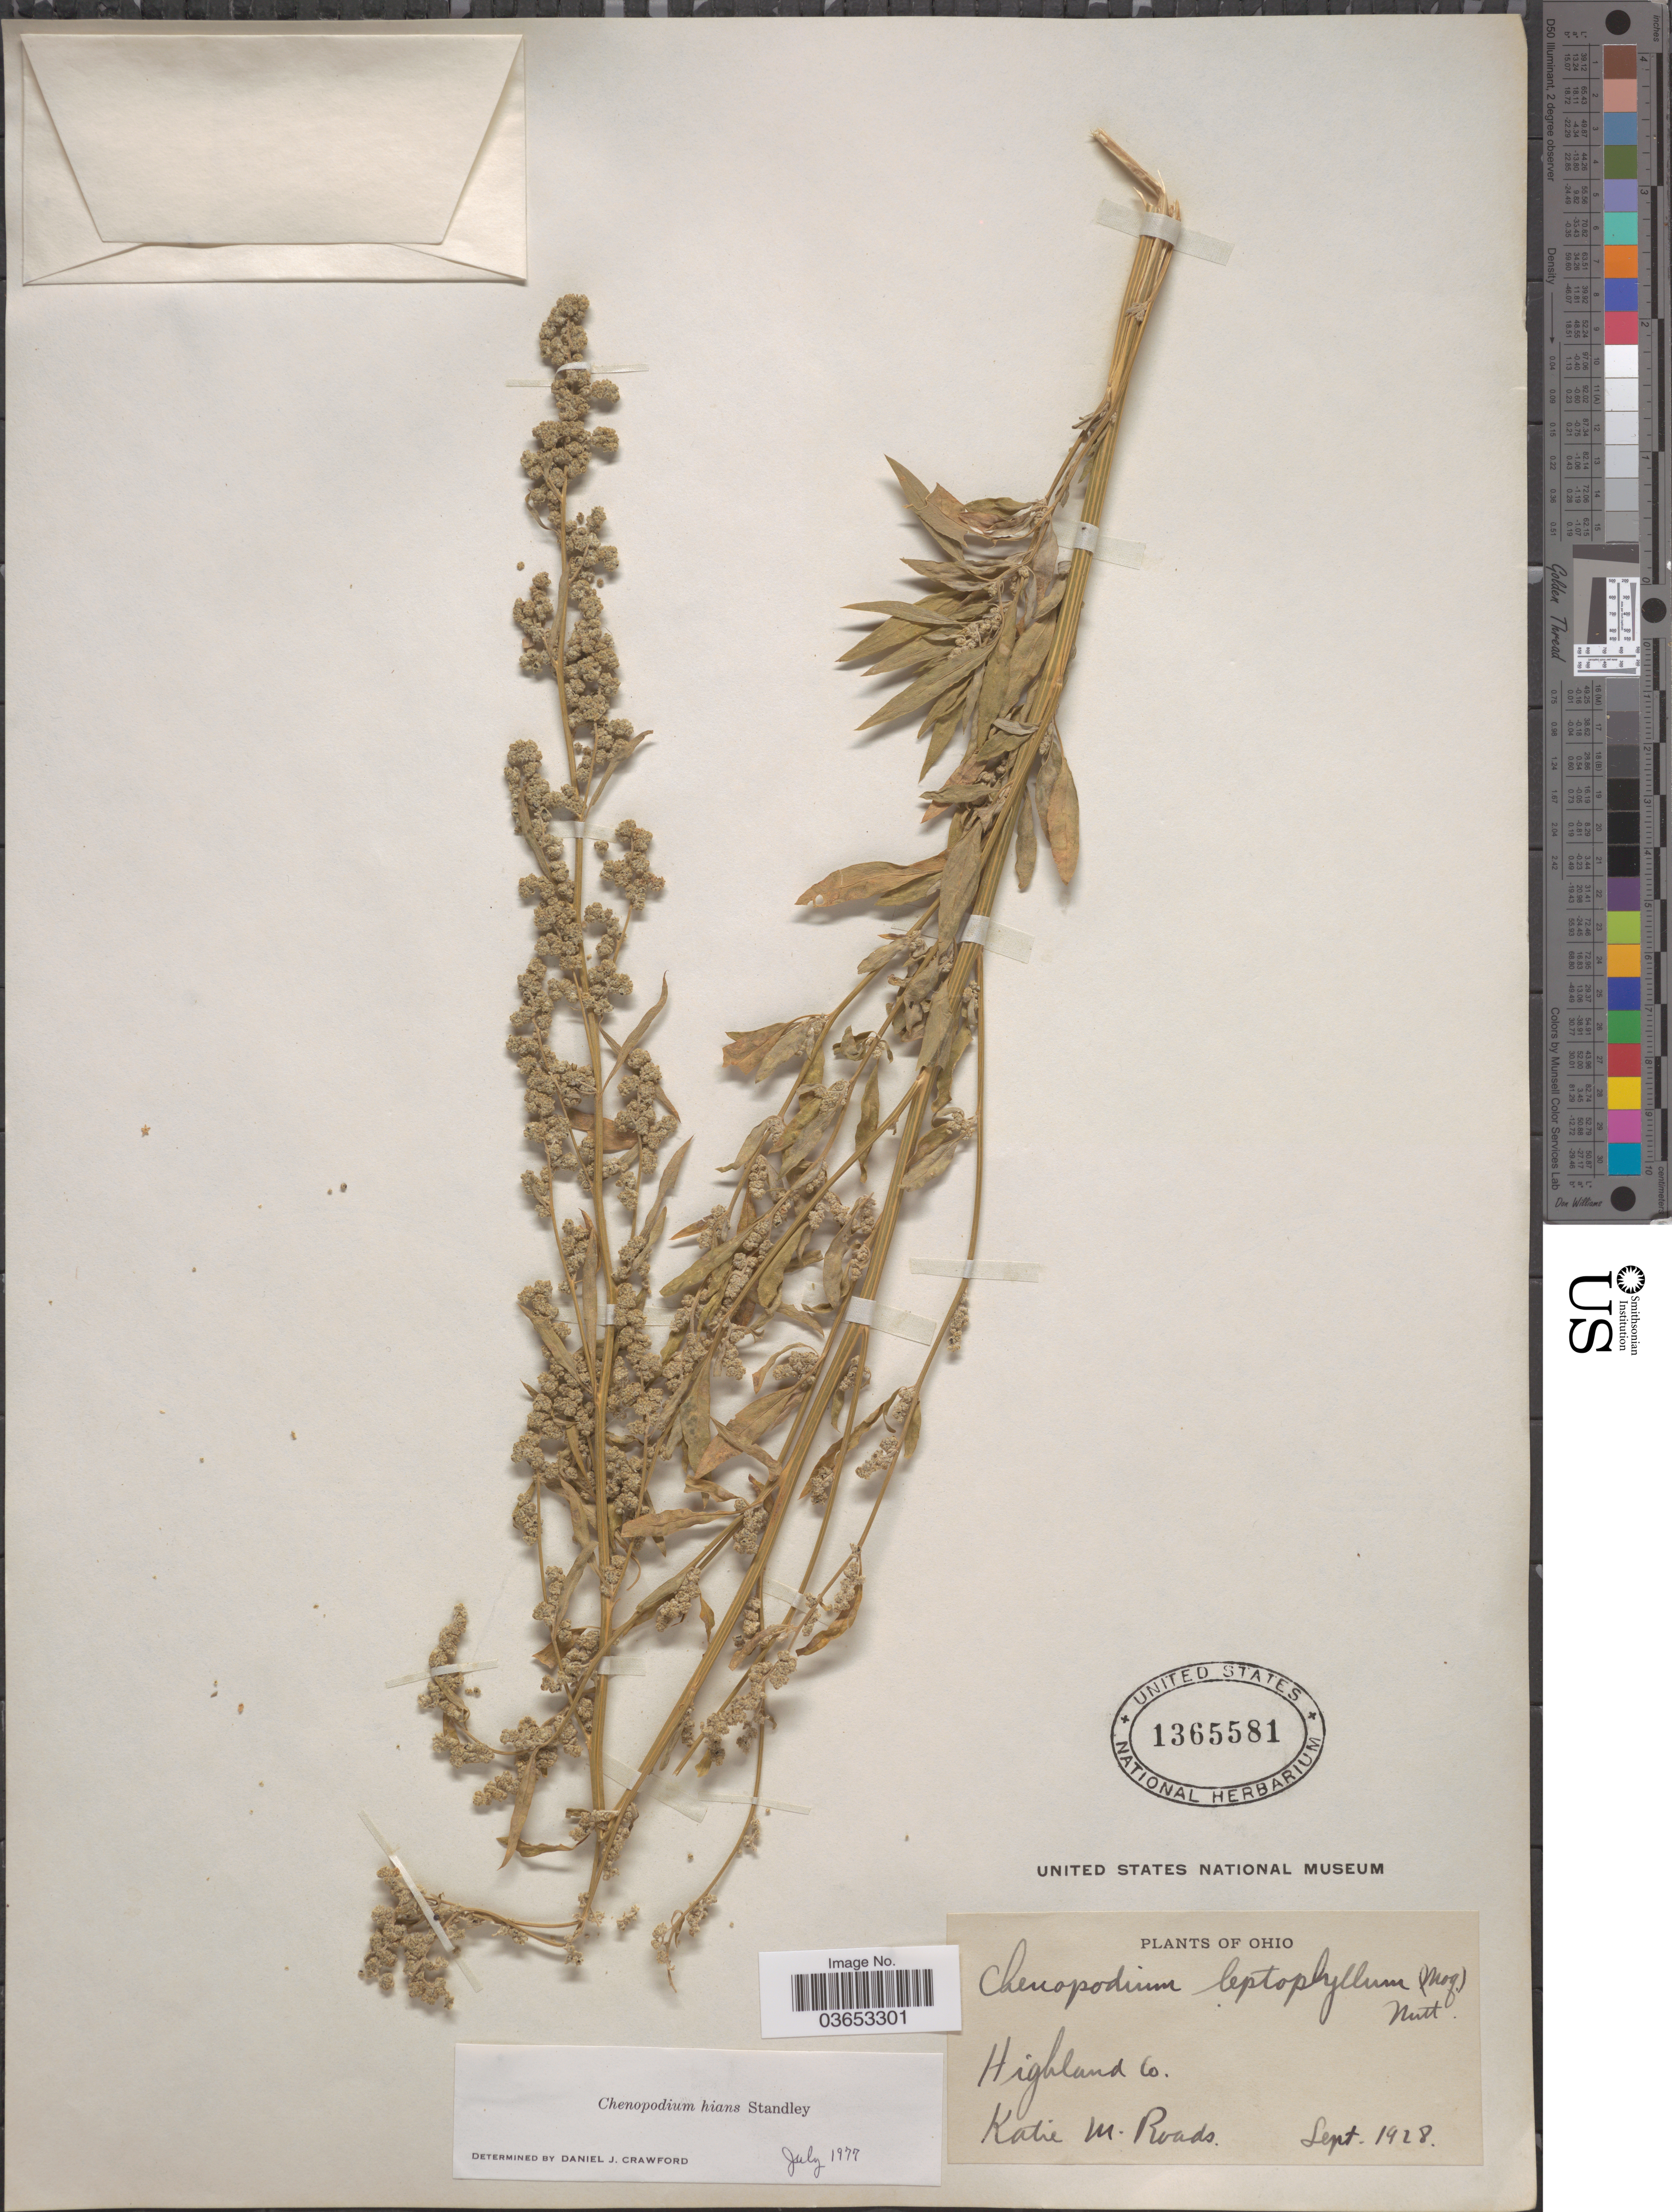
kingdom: Plantae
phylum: Tracheophyta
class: Magnoliopsida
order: Caryophyllales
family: Amaranthaceae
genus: Chenopodium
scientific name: Chenopodium hians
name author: Standl.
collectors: K. Roads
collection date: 1928-09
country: United States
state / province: Ohio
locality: Highland Co.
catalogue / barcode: US 1365581